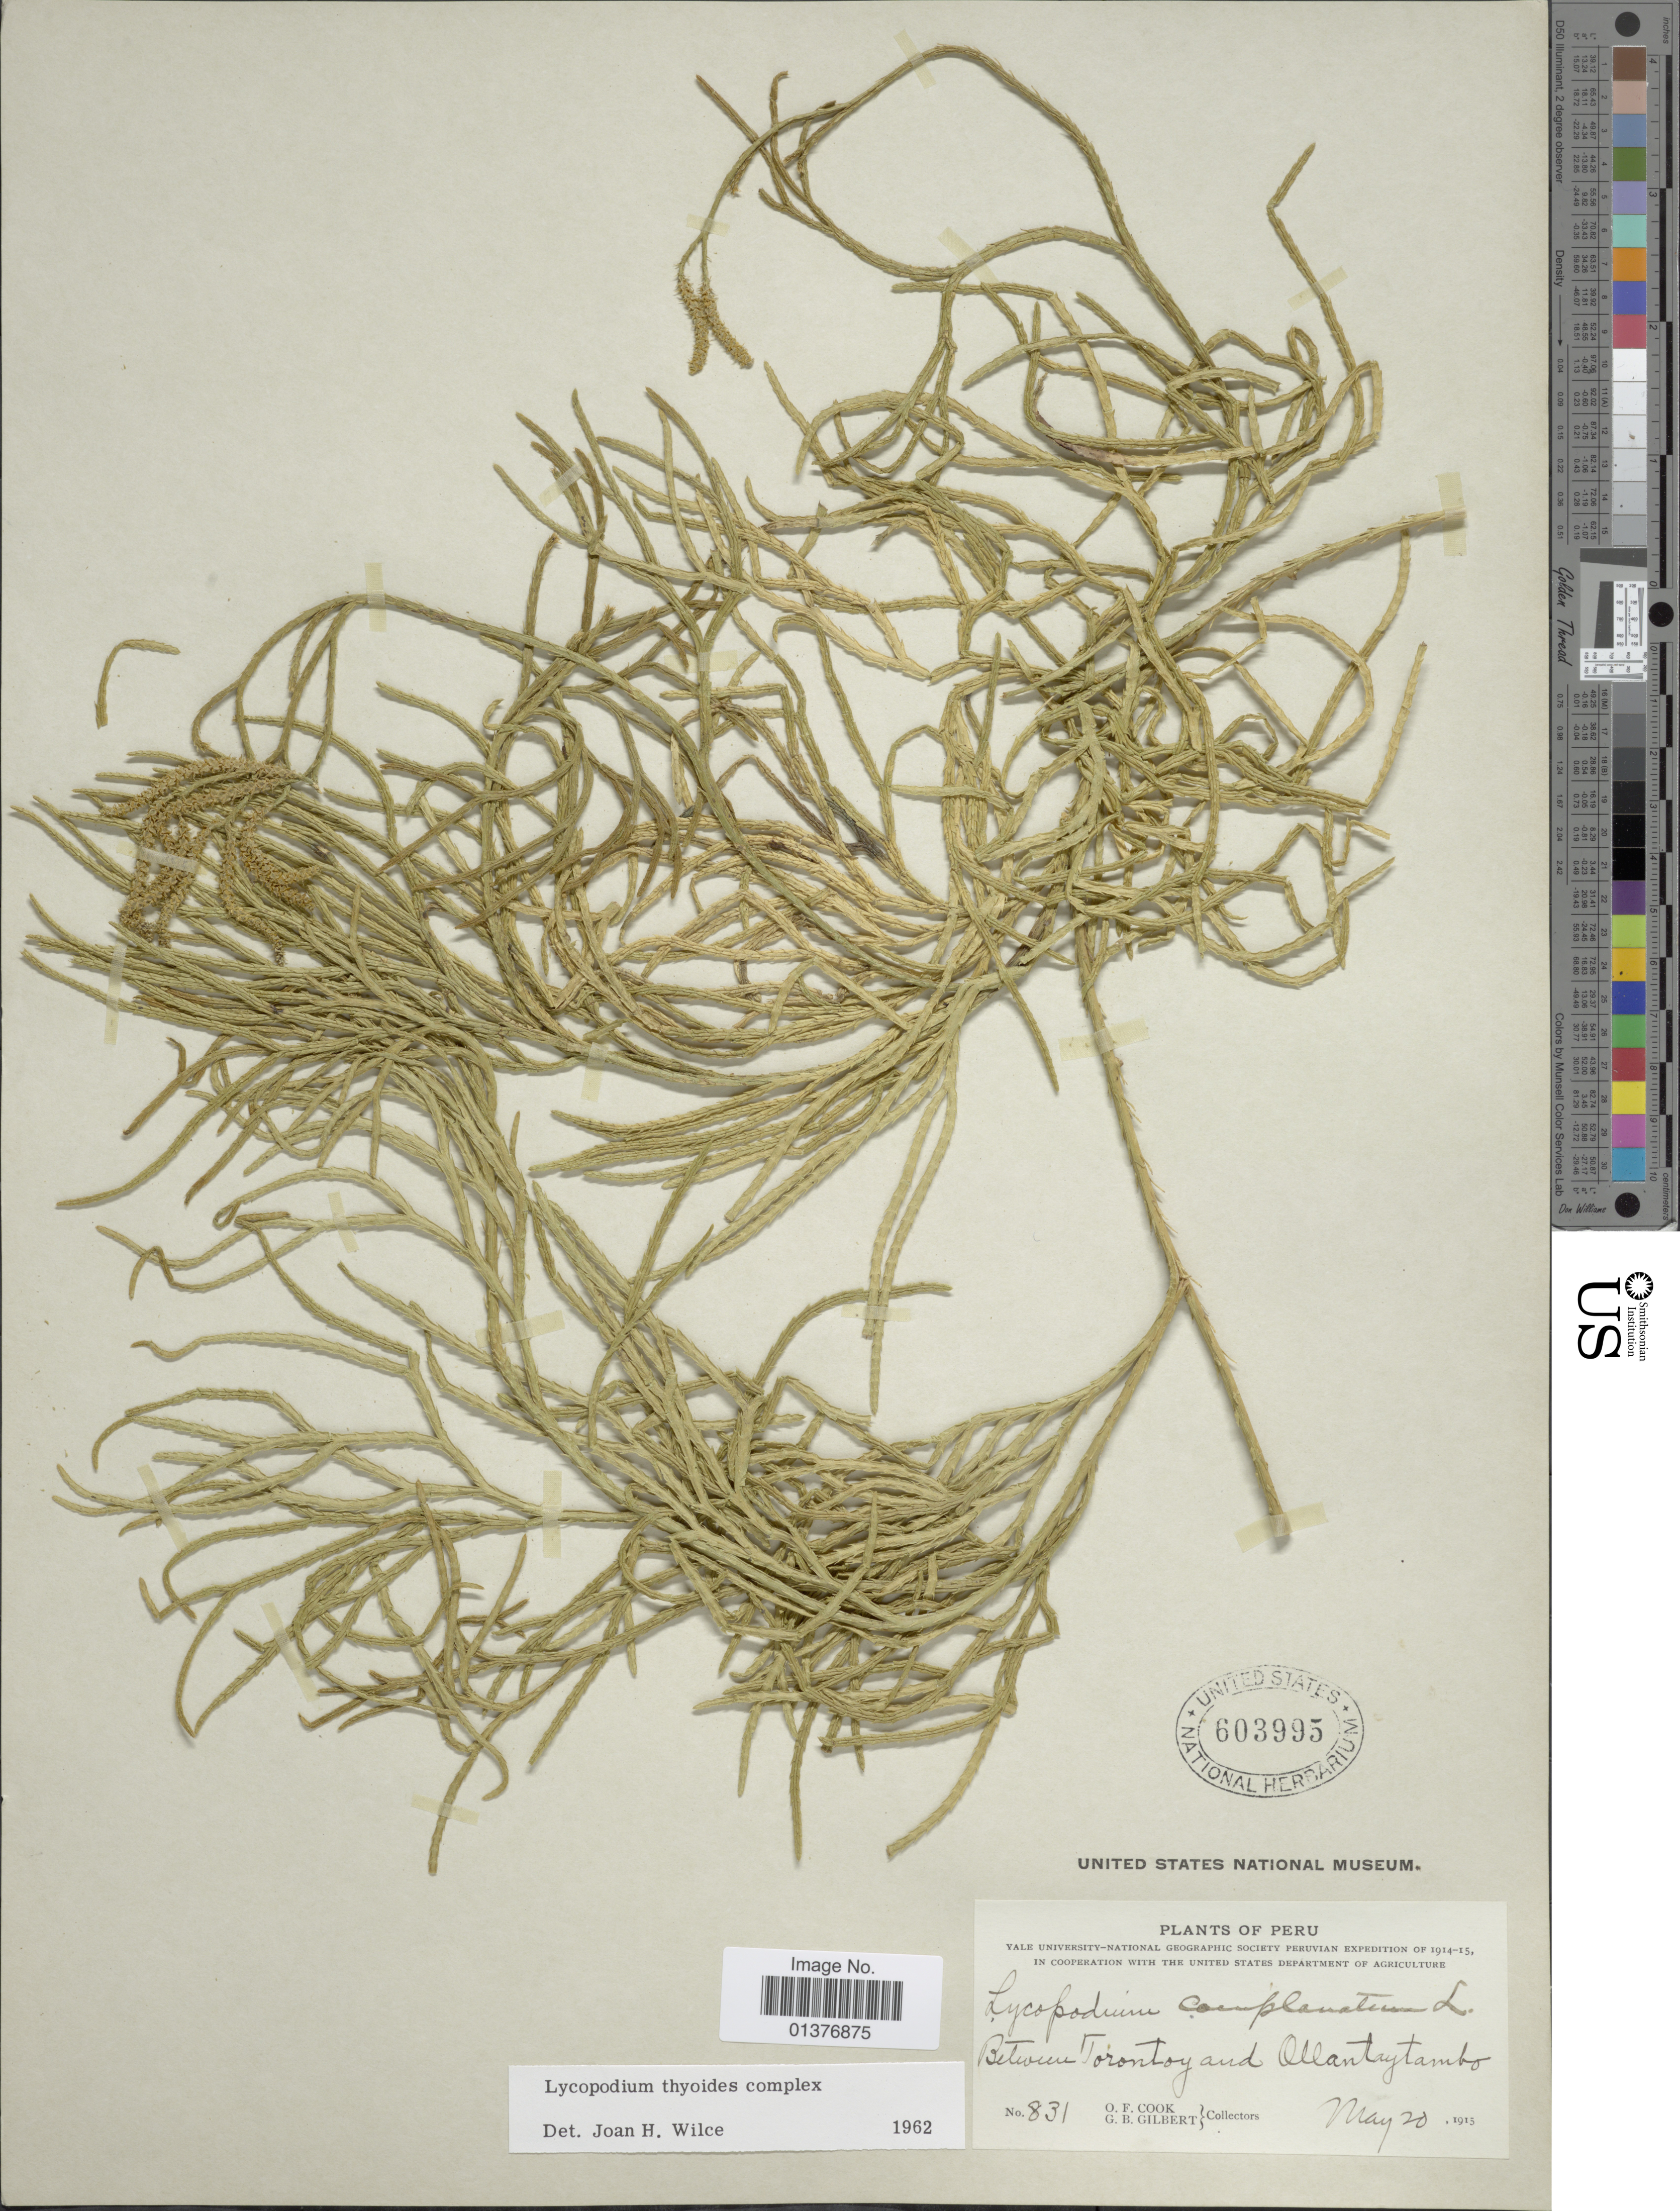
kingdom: Plantae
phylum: Tracheophyta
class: Lycopodiopsida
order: Lycopodiales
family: Lycopodiaceae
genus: Diphasiastrum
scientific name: Diphasiastrum thyoides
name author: (Humb. & Bonpl. ex Willd.) Holub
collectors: O. F. Cook & G. B. Gilbert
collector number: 831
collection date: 1913-05-20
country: Peru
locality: Between Torontoy and Ollantaytambo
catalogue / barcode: US 603995